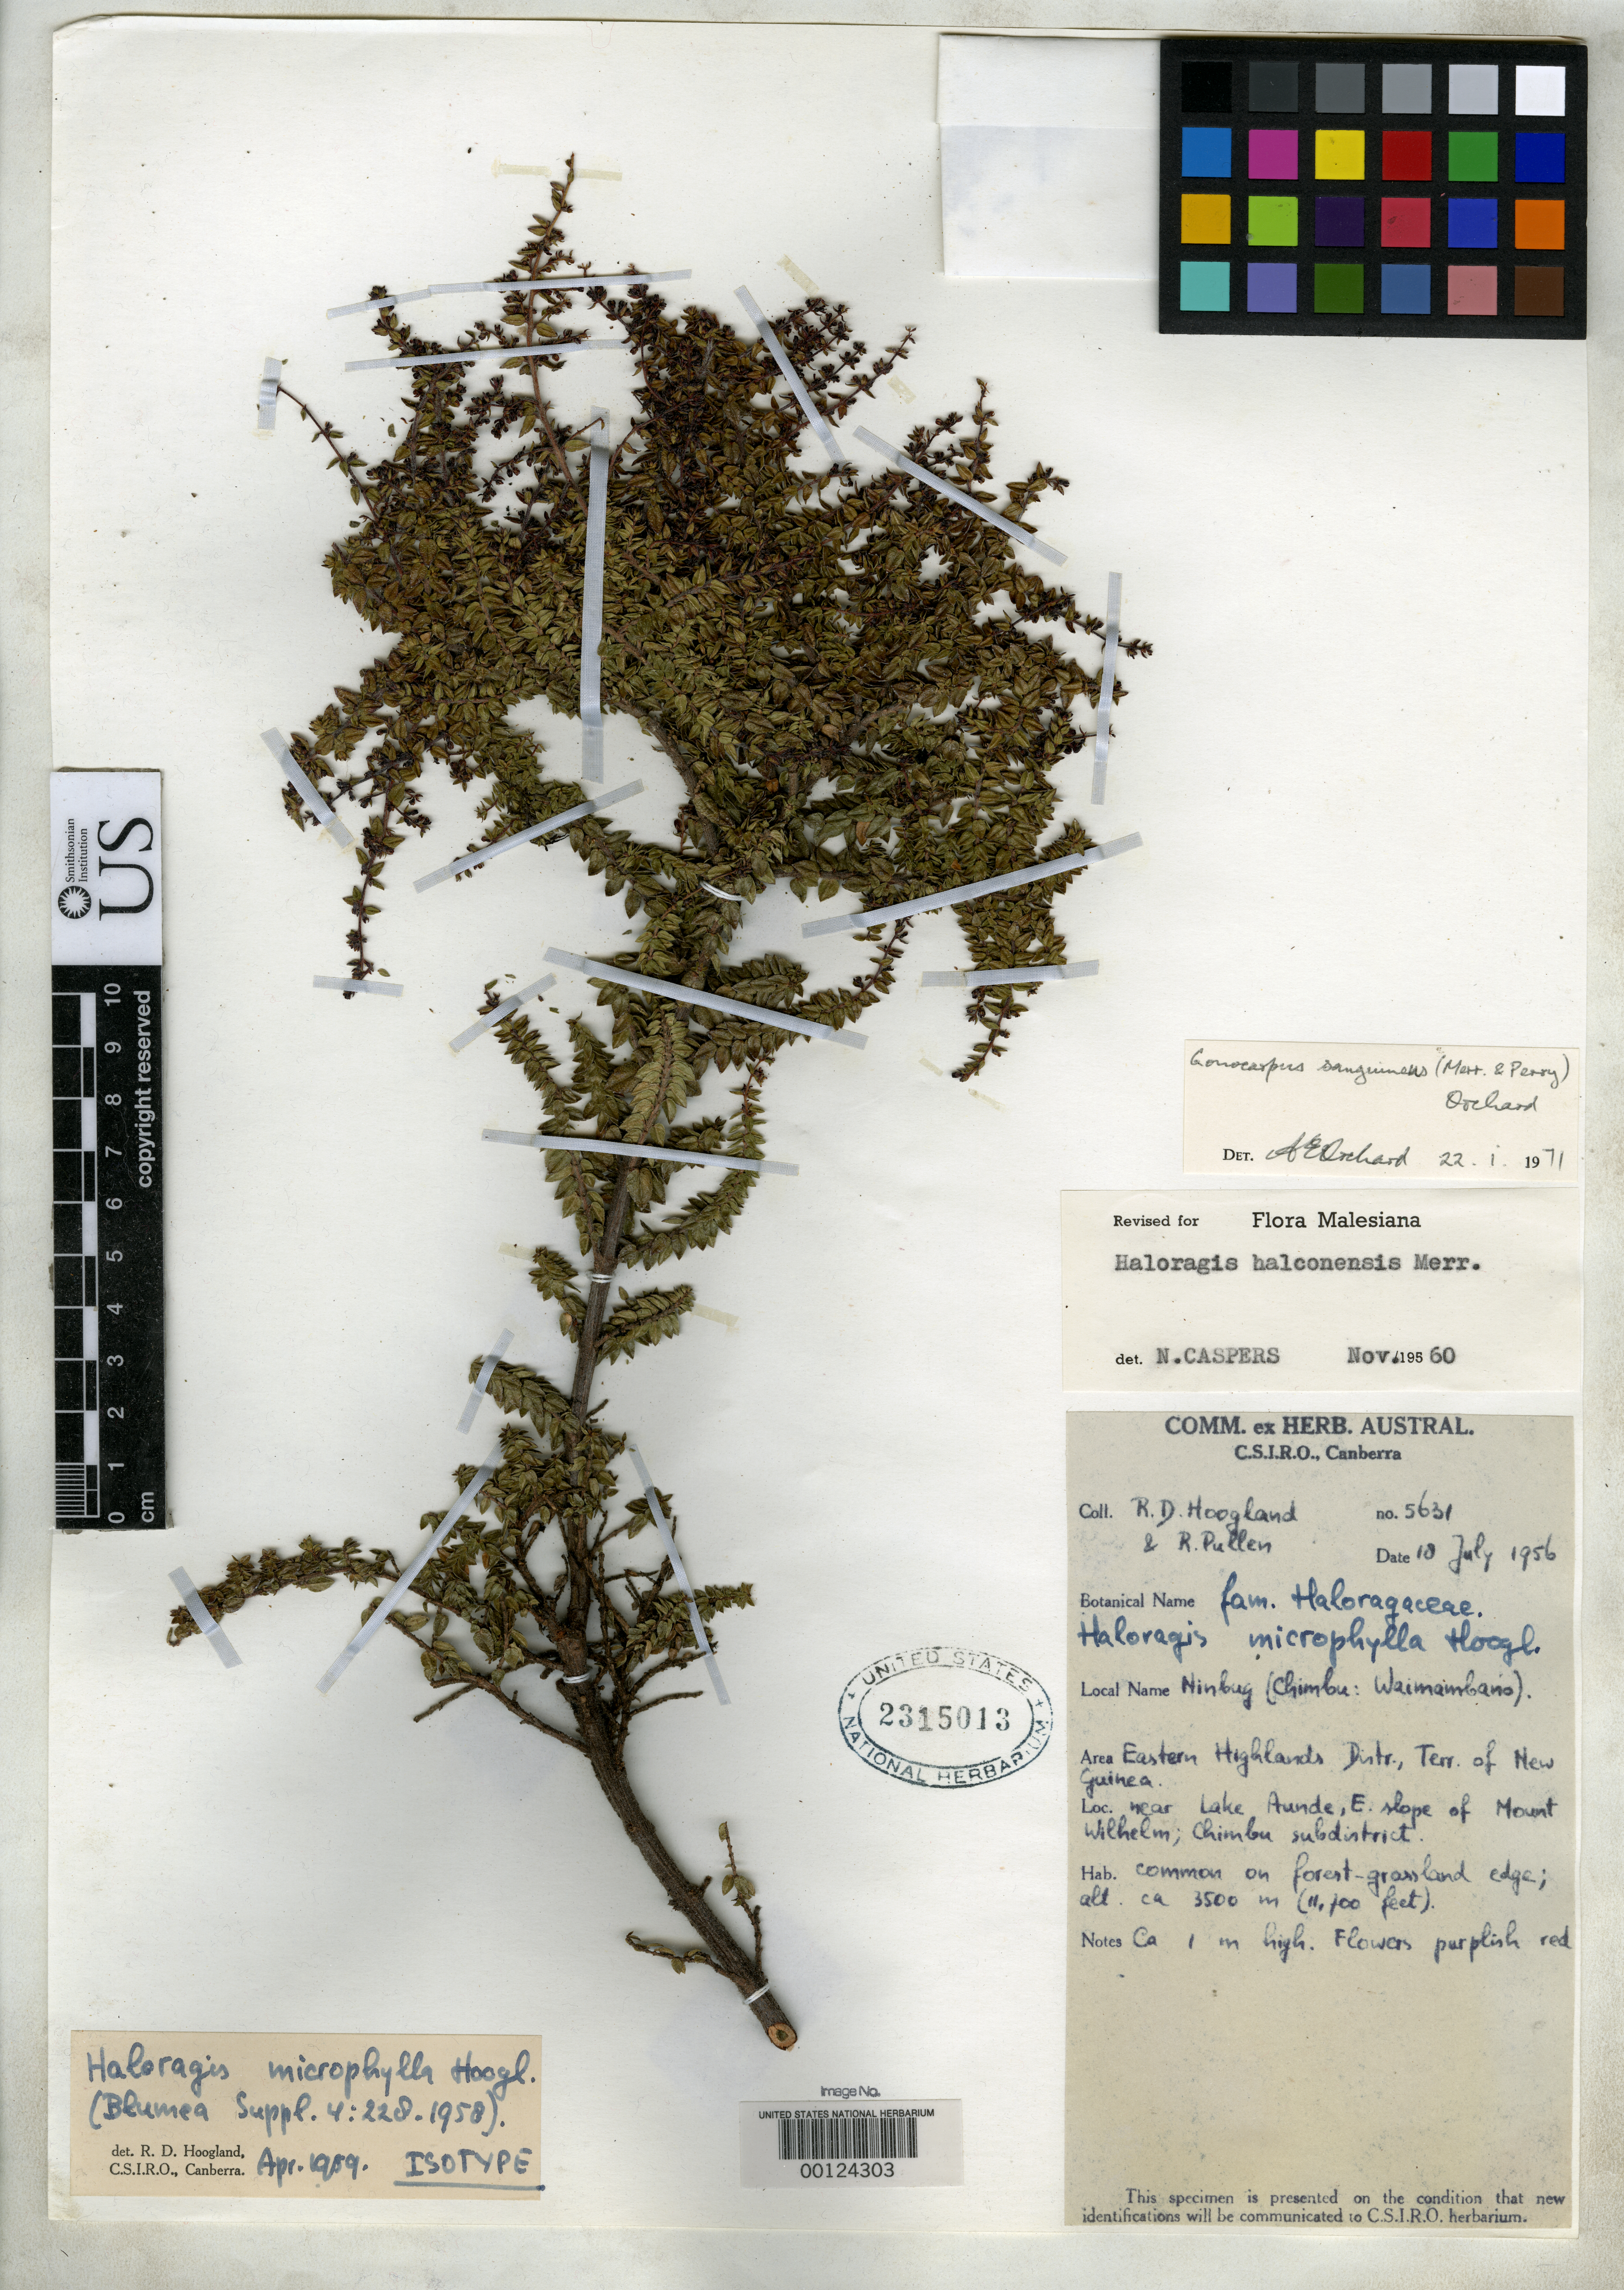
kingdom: Plantae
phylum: Tracheophyta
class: Magnoliopsida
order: Saxifragales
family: Haloragaceae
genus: Haloragis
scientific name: Haloragis microphylla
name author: Hoogland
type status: Isotype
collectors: R. D. Hoogland & R. Pullen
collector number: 5631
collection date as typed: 18 Jul 1956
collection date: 1956-07-18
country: Papua New Guinea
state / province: Eastern Highlands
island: New Guinea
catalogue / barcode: US 2315013